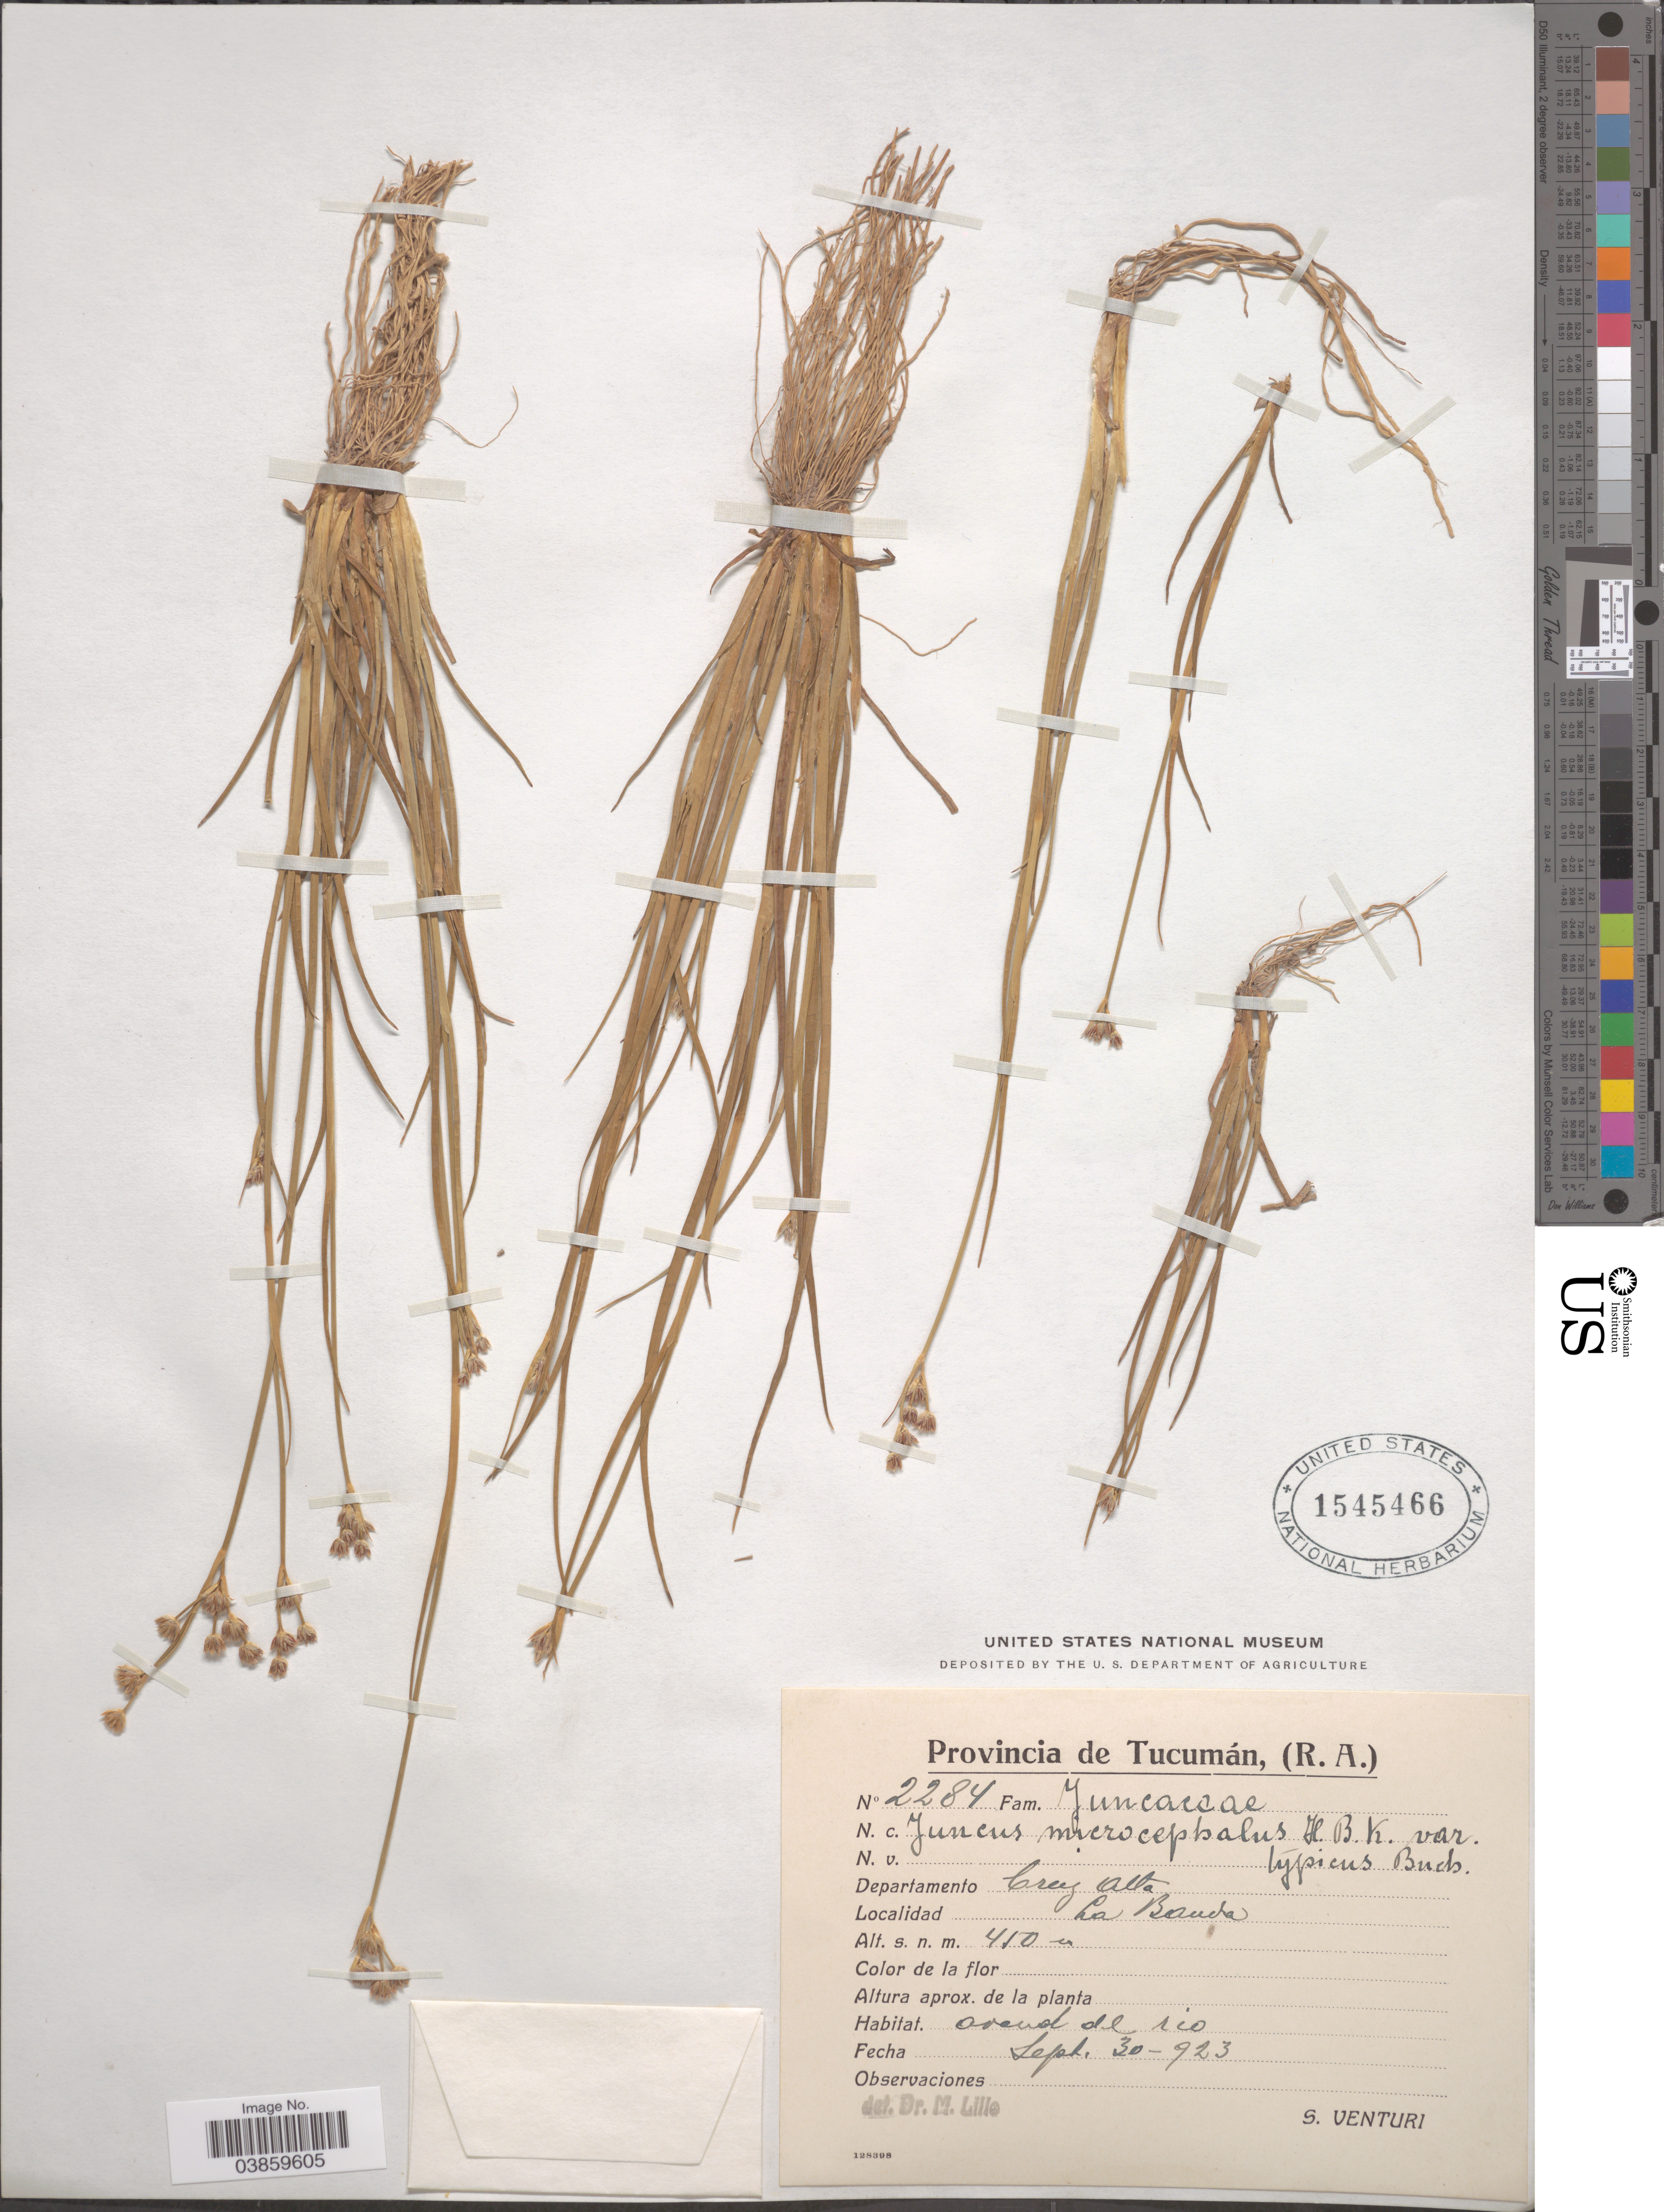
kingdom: Plantae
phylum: Tracheophyta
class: Liliopsida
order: Poales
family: Juncaceae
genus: Juncus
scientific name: Juncus microcephalus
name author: Kunth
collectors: S. Venturi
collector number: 2284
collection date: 1923-09-30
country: Argentina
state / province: Tucuman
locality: Departamento Cruz Alta. La Banda.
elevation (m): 450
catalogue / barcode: US 1545466